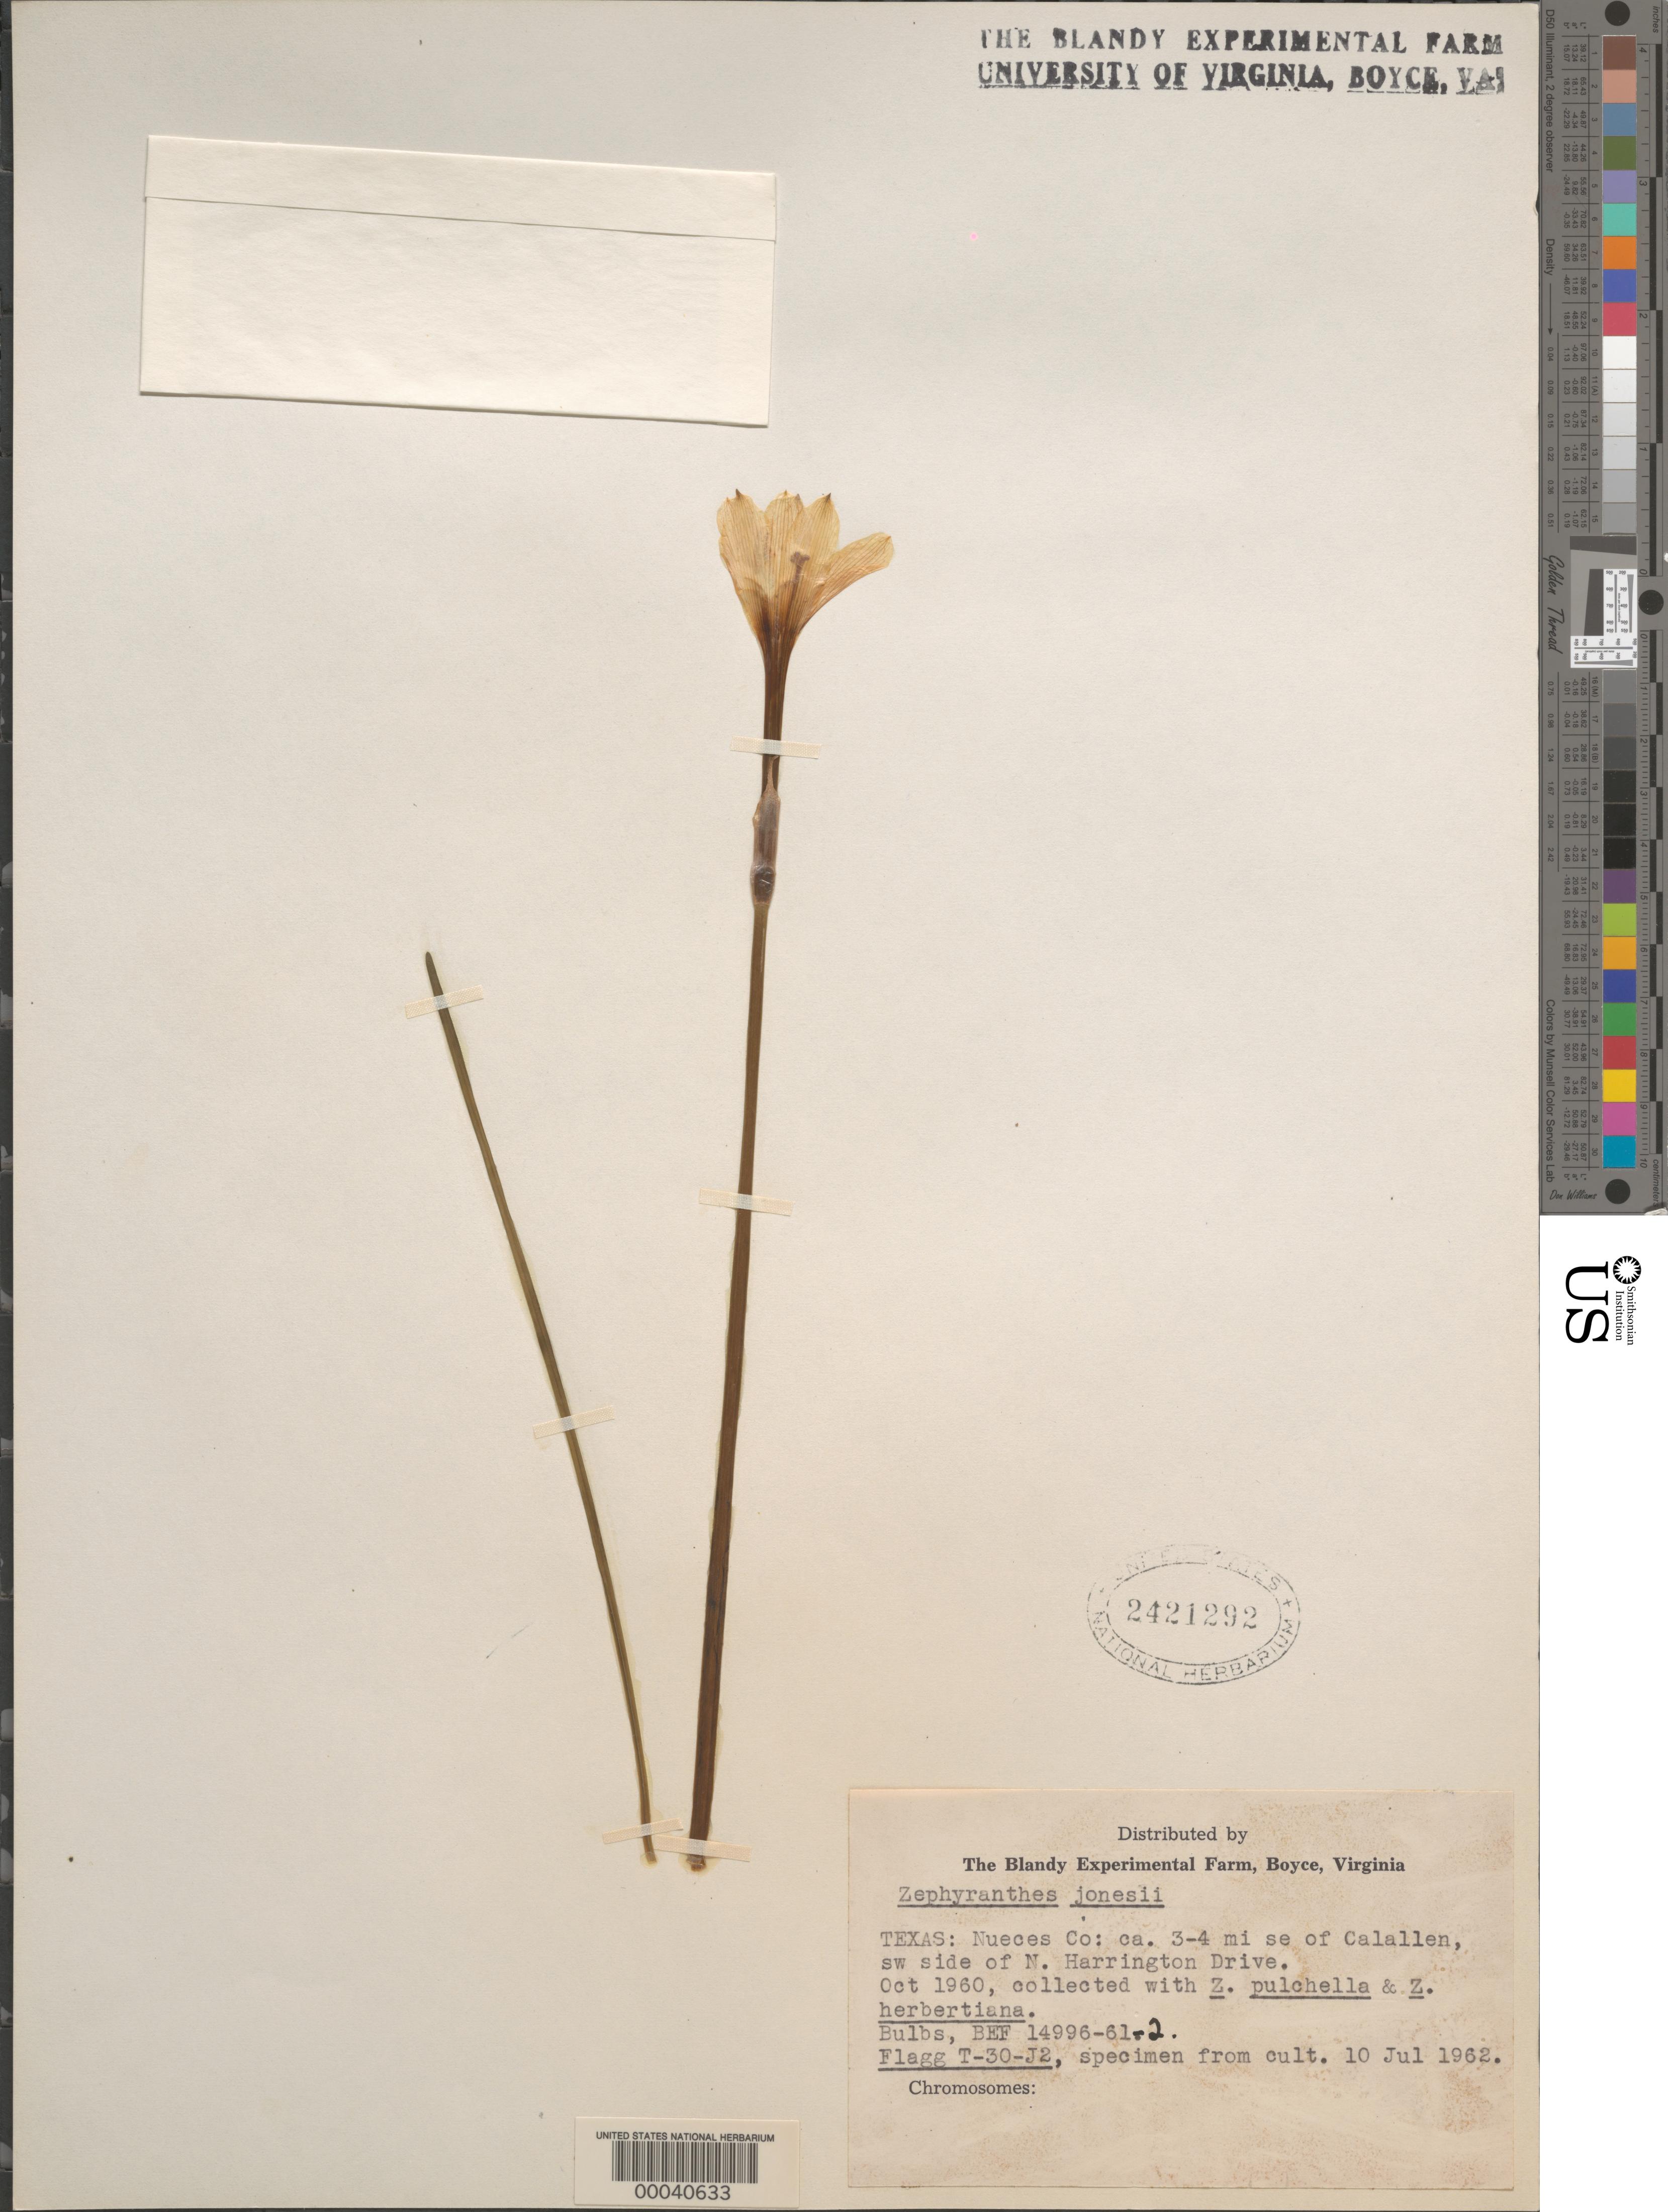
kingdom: Plantae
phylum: Tracheophyta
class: Liliopsida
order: Asparagales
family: Amaryllidaceae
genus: Zephyranthes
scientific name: Zephyranthes jonesii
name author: (Cory) Traub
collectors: R. O. Flagg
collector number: T-30-j2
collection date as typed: Oct 1960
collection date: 1960-10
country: United States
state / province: Texas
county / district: Nueces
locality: Sw side of n harrington drive, ca 3-4 mi. se of calallen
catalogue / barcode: US 2421292